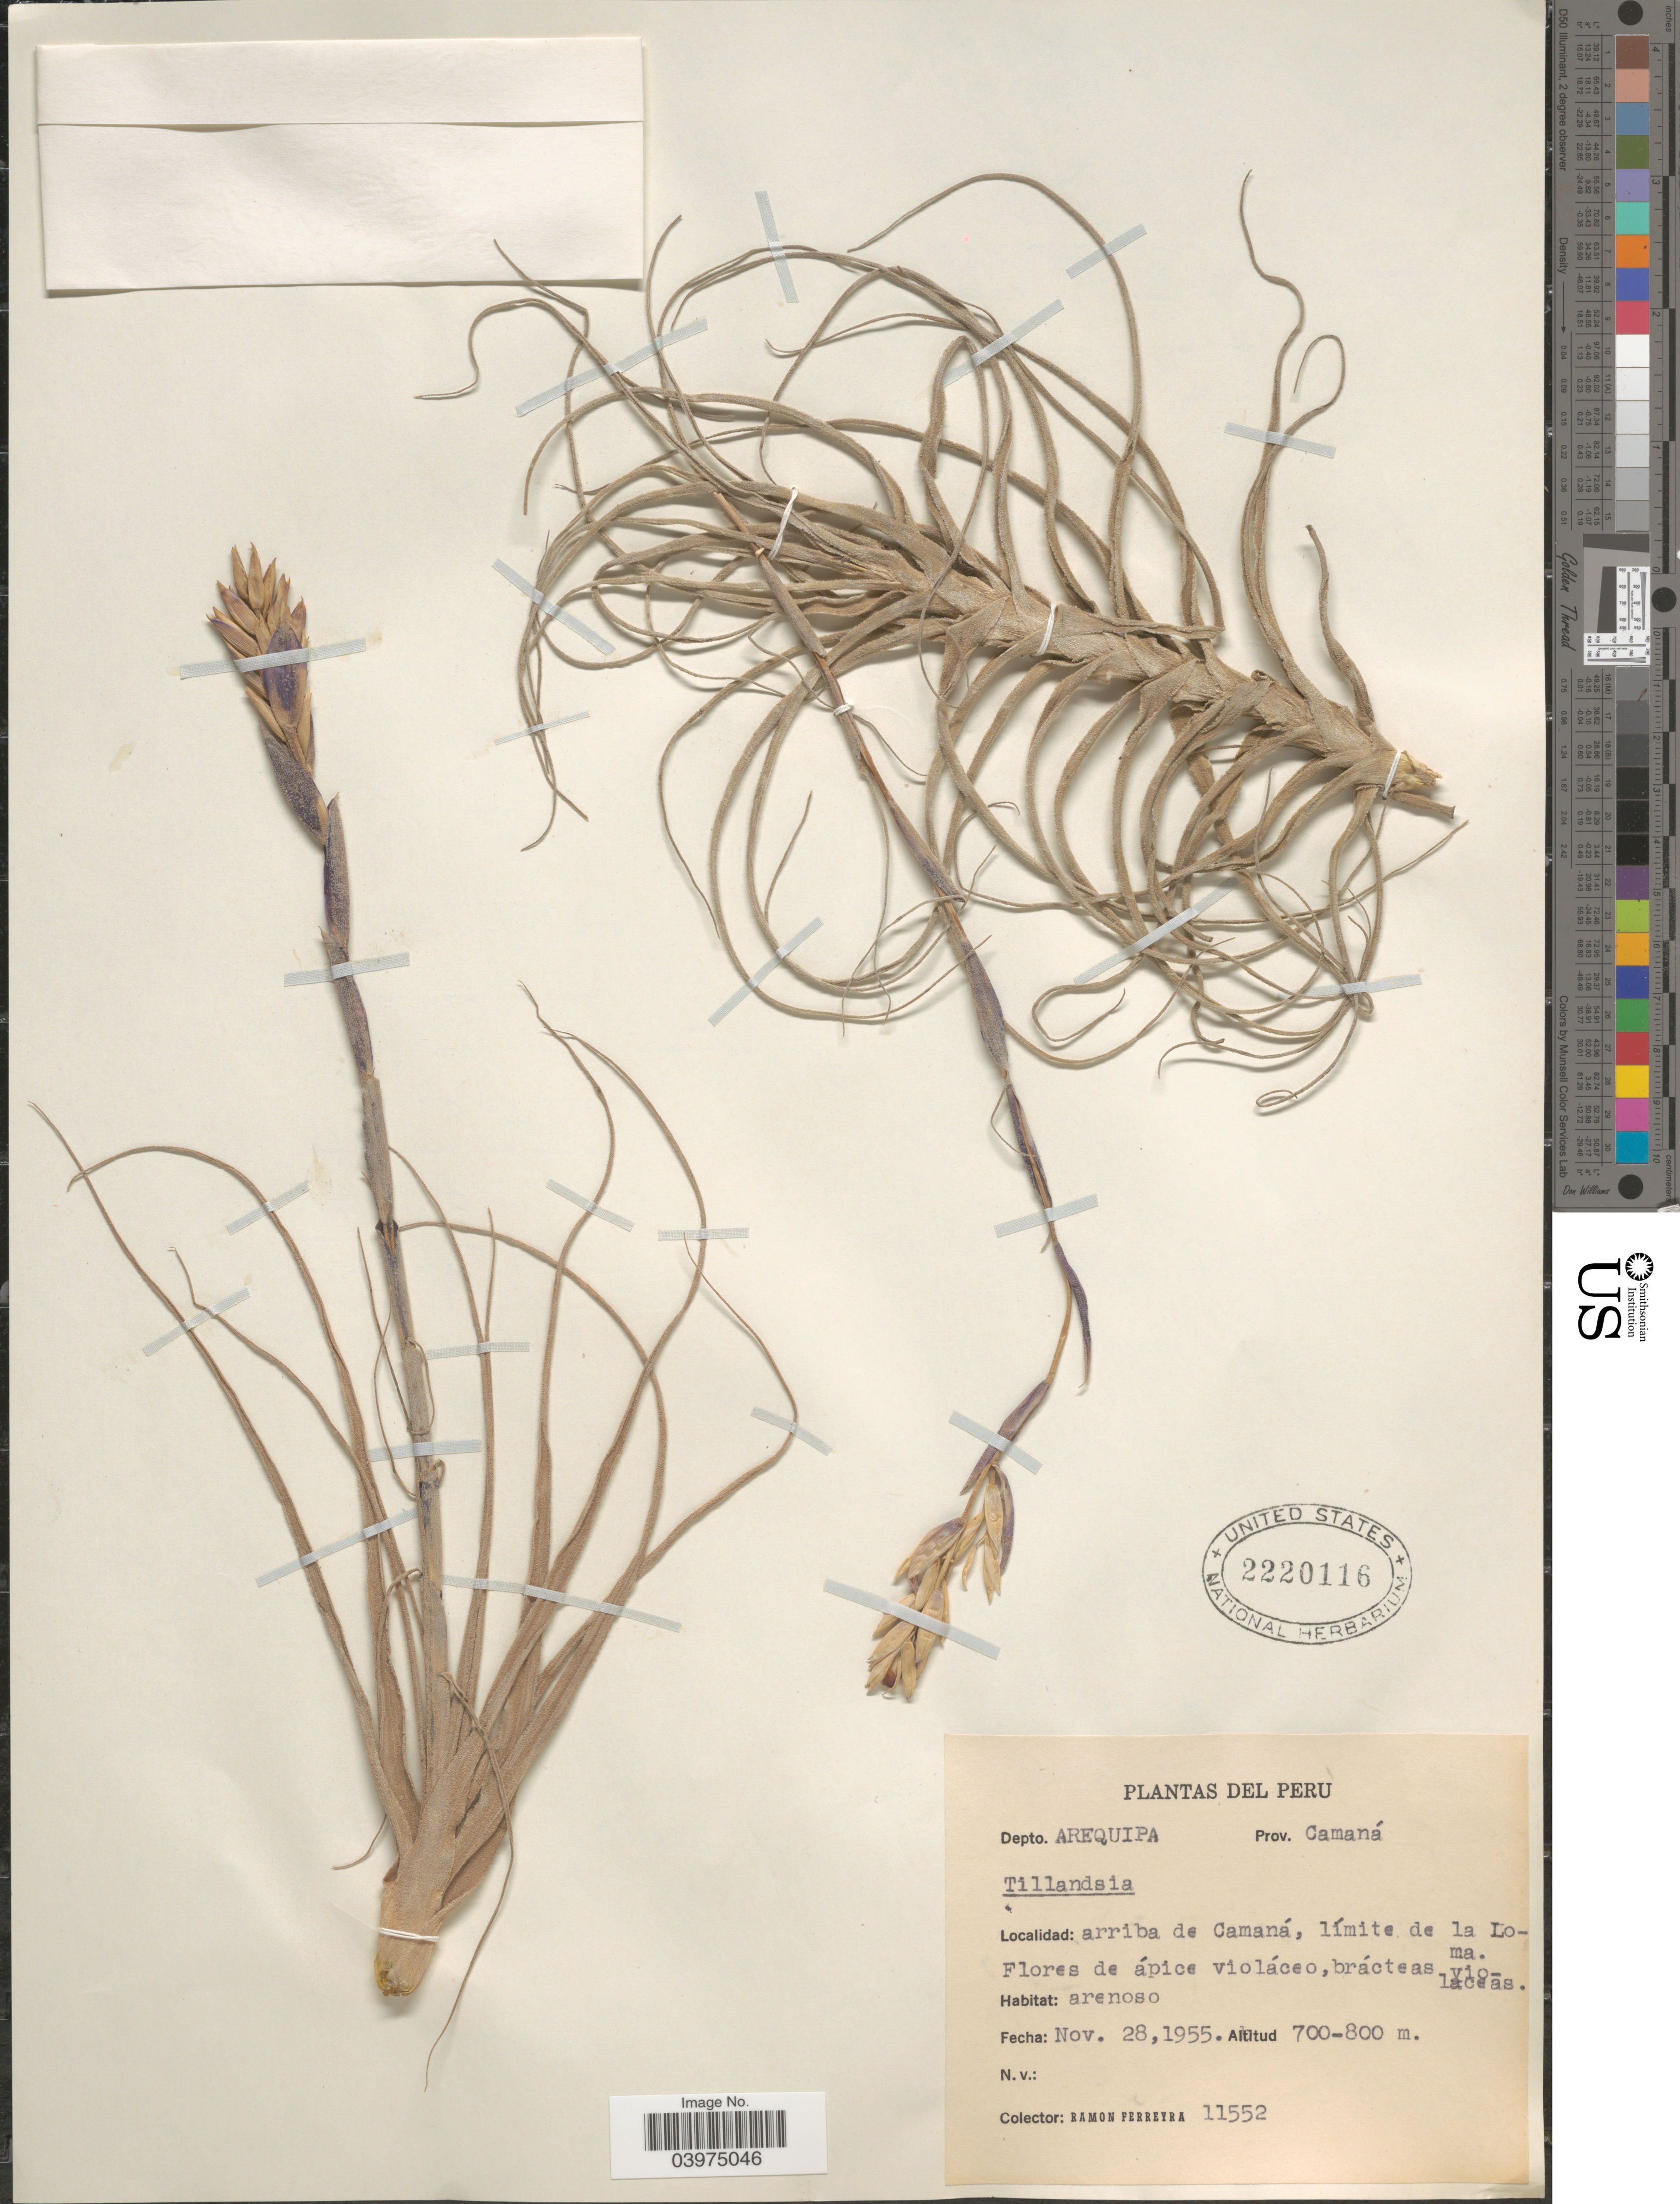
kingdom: Plantae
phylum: Tracheophyta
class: Liliopsida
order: Poales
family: Bromeliaceae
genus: Tillandsia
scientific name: Tillandsia sp.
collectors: R. A. Ferreyra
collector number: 11552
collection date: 1955-04-28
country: Peru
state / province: Arequipa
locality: Depto. Arequipa. Prov. Camaná. Arriba de Camaná, límite de la Loma.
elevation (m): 700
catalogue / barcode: US 2220116